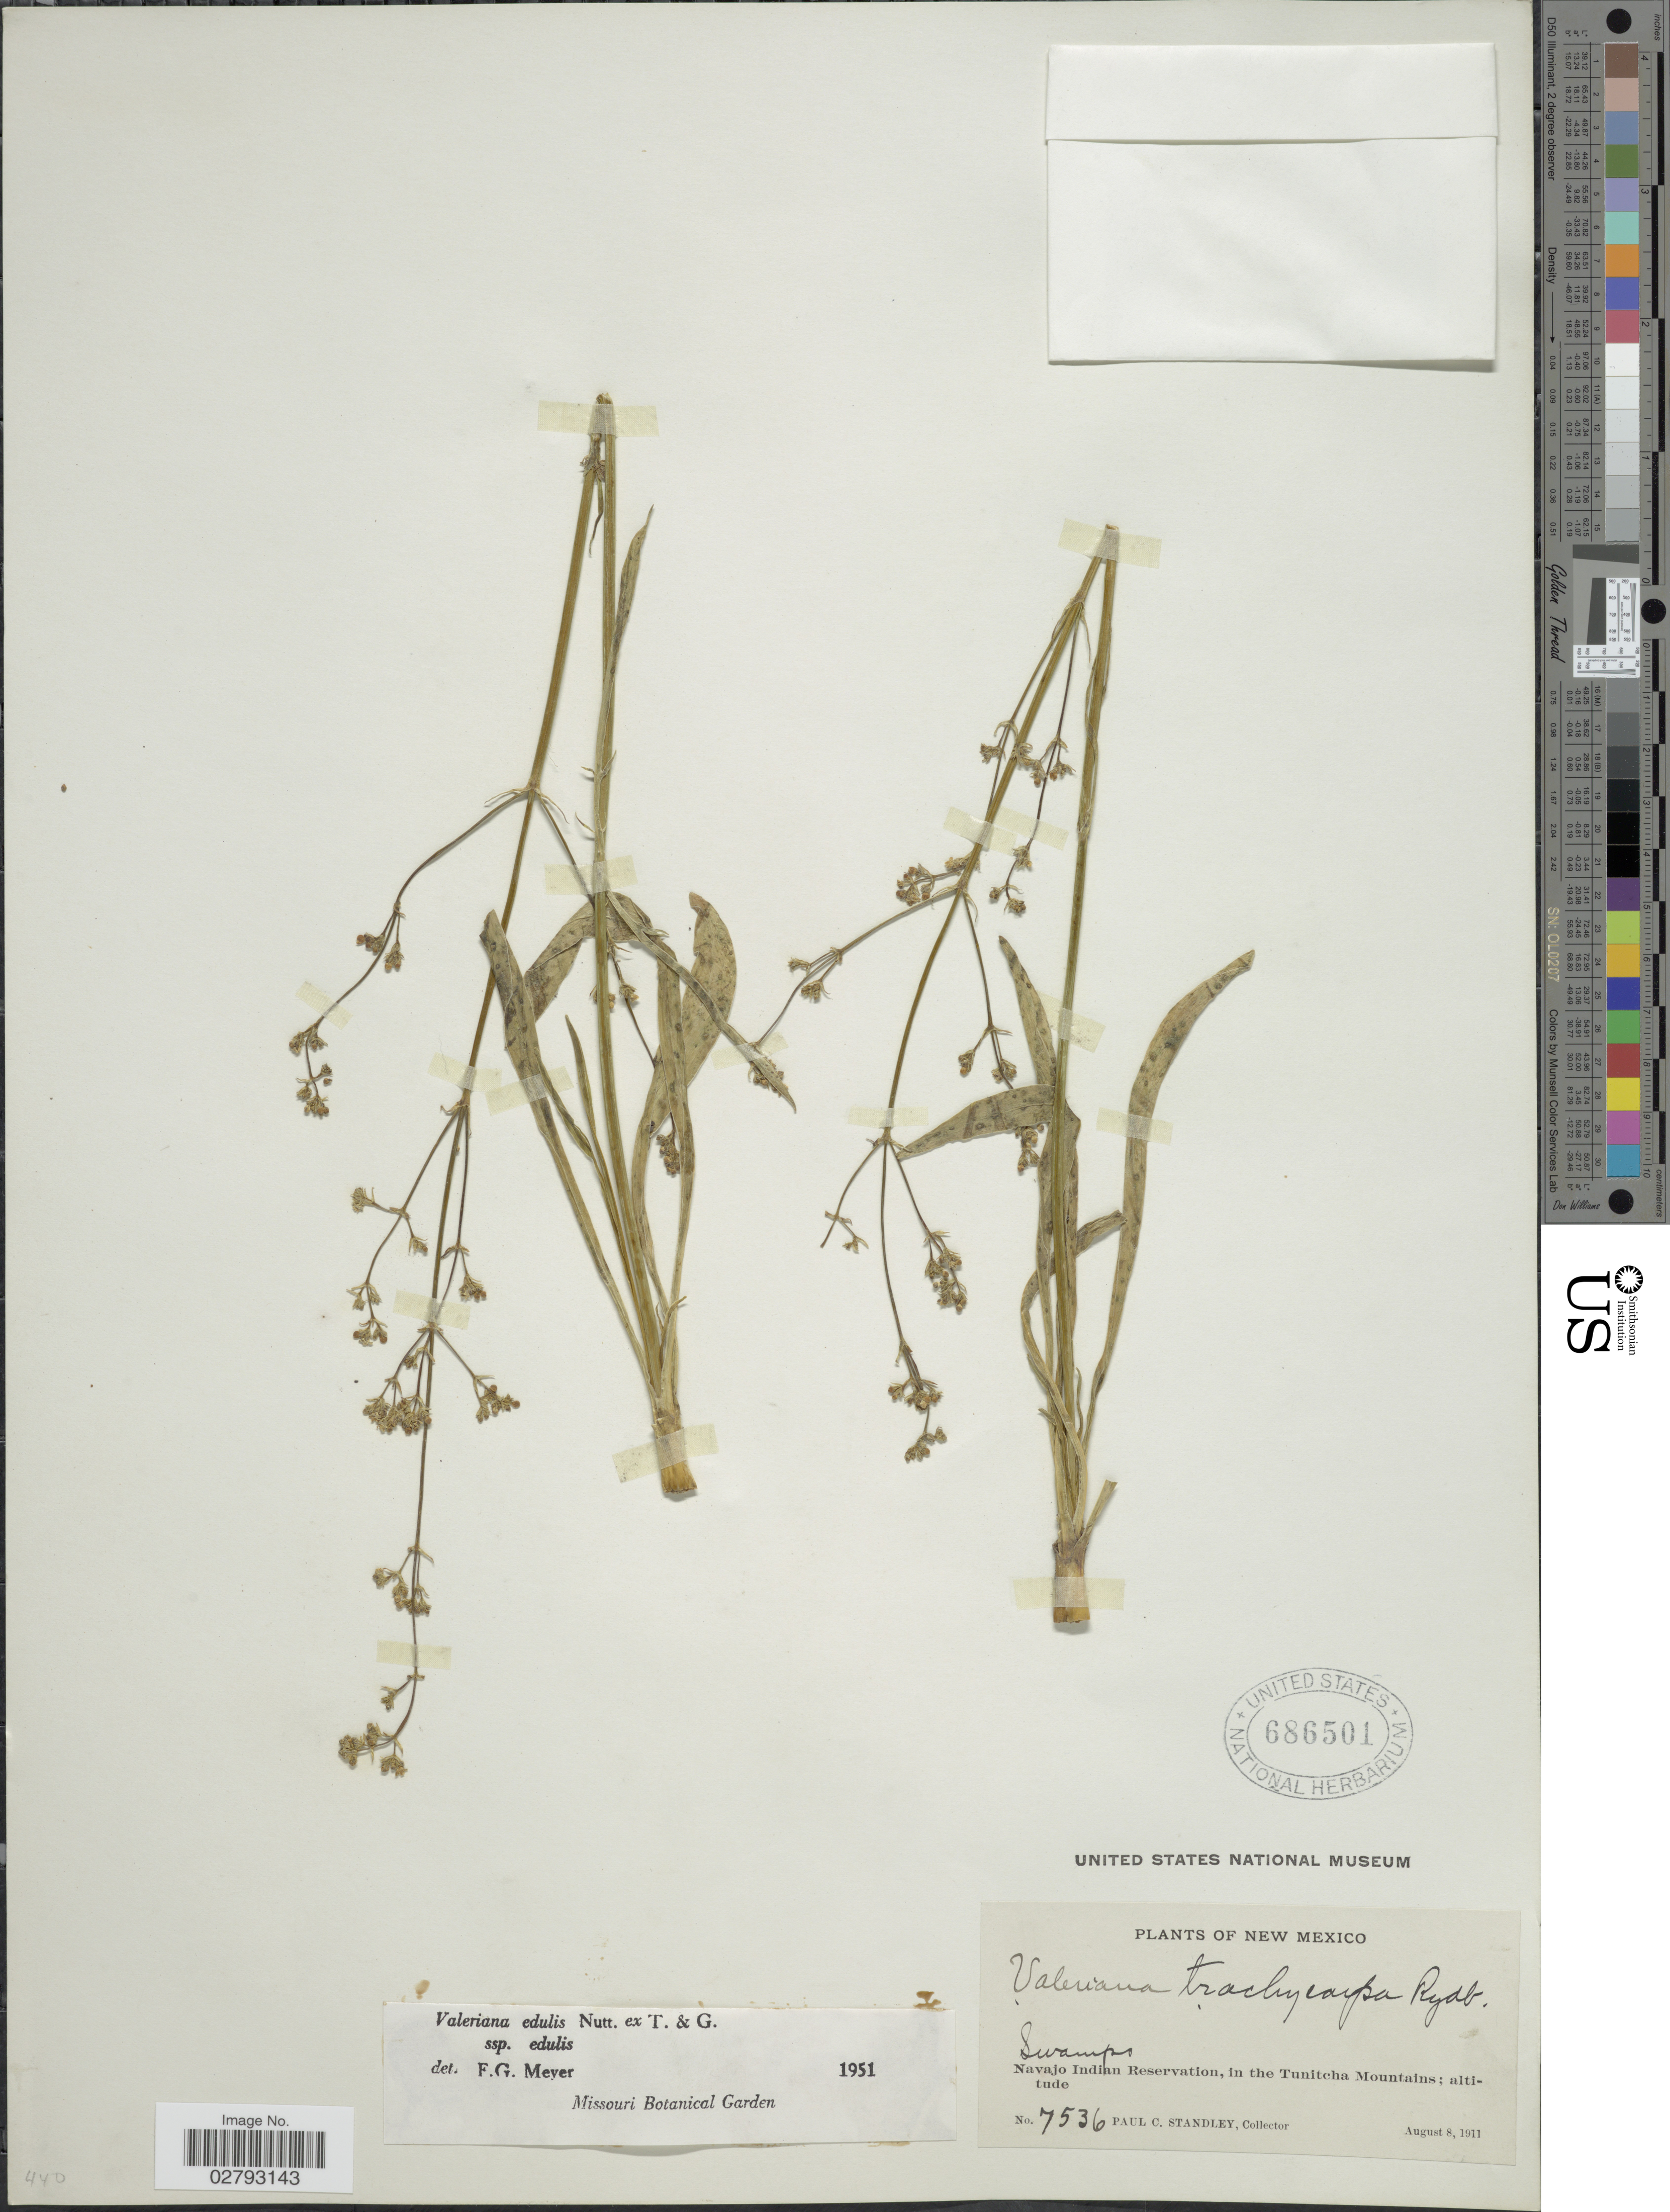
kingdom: Plantae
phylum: Tracheophyta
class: Magnoliopsida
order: Dipsacales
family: Caprifoliaceae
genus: Valeriana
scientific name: Valeriana edulis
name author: Nutt.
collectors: P. C. Standley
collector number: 7536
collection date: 1911-08-08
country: United States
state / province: New Mexico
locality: Navajo Indian Reservation, in the Tunitcha Mountains.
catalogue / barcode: US 686501